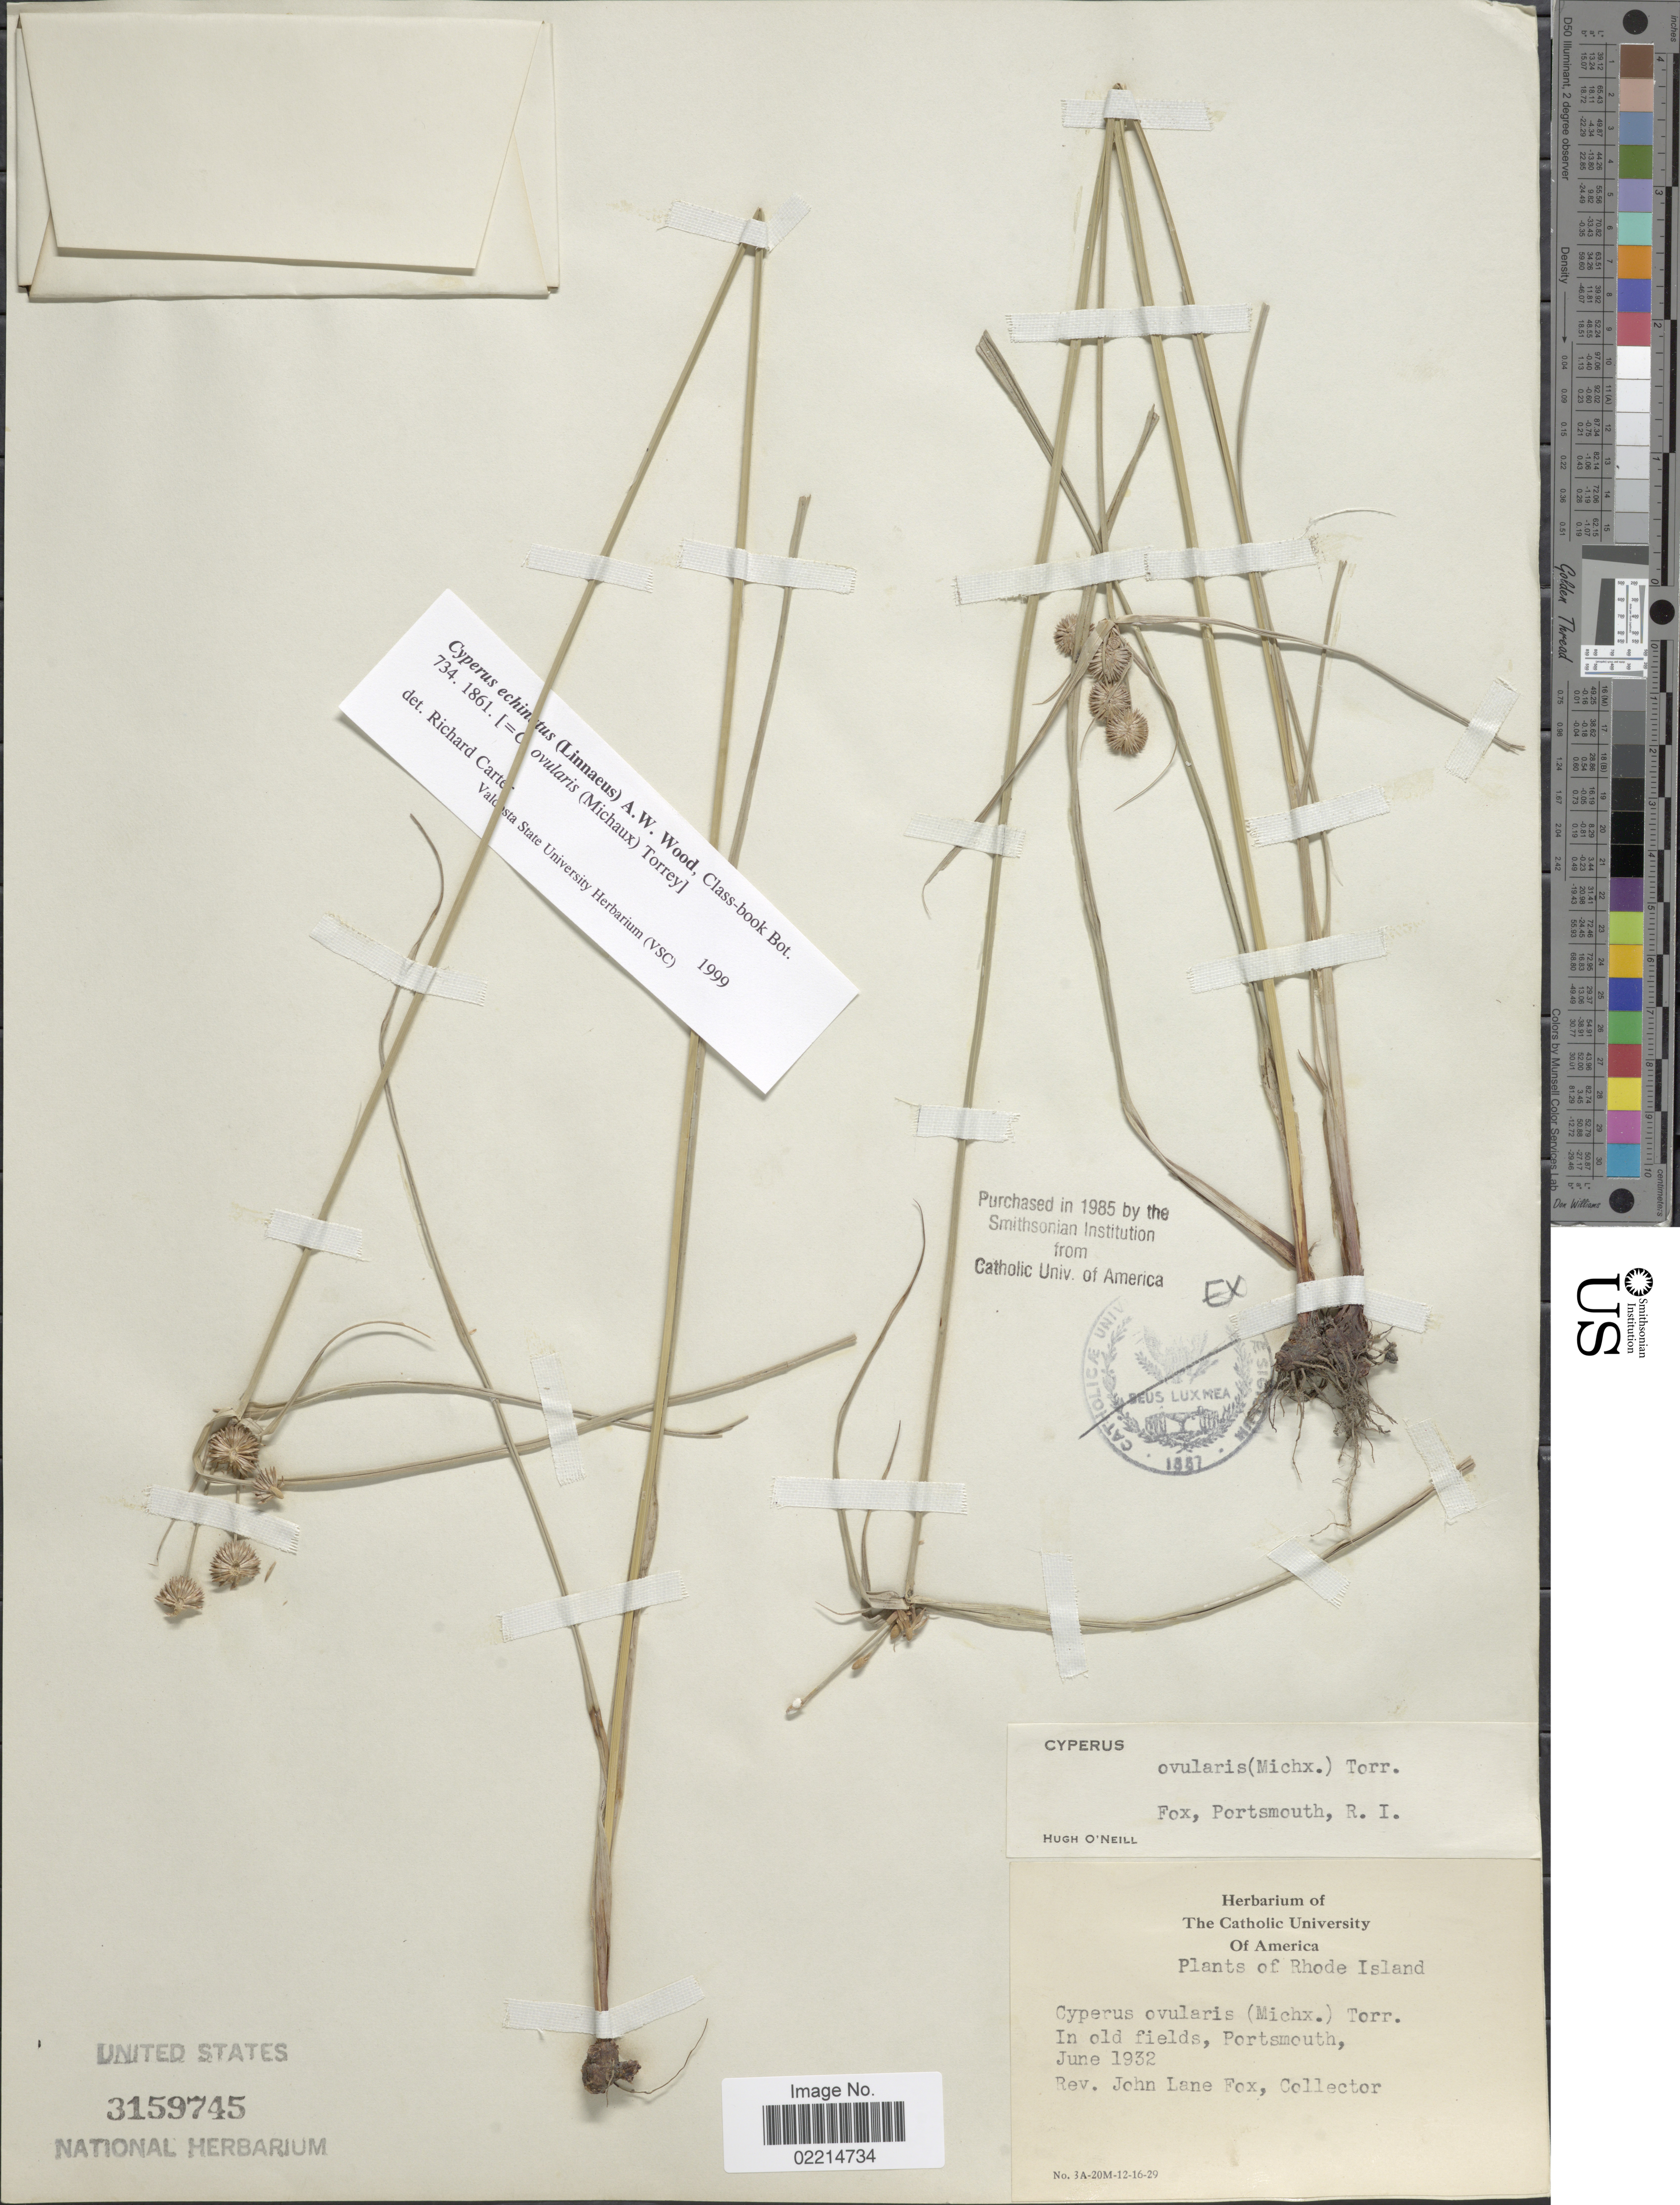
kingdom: Plantae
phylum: Tracheophyta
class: Liliopsida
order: Poales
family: Cyperaceae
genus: Cyperus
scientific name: Cyperus echinatus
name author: (L.) Alph. Wood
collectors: J. Fox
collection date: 1932-06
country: United States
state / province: Rhode Island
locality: In old fields, Portsmouth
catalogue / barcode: US 3159745